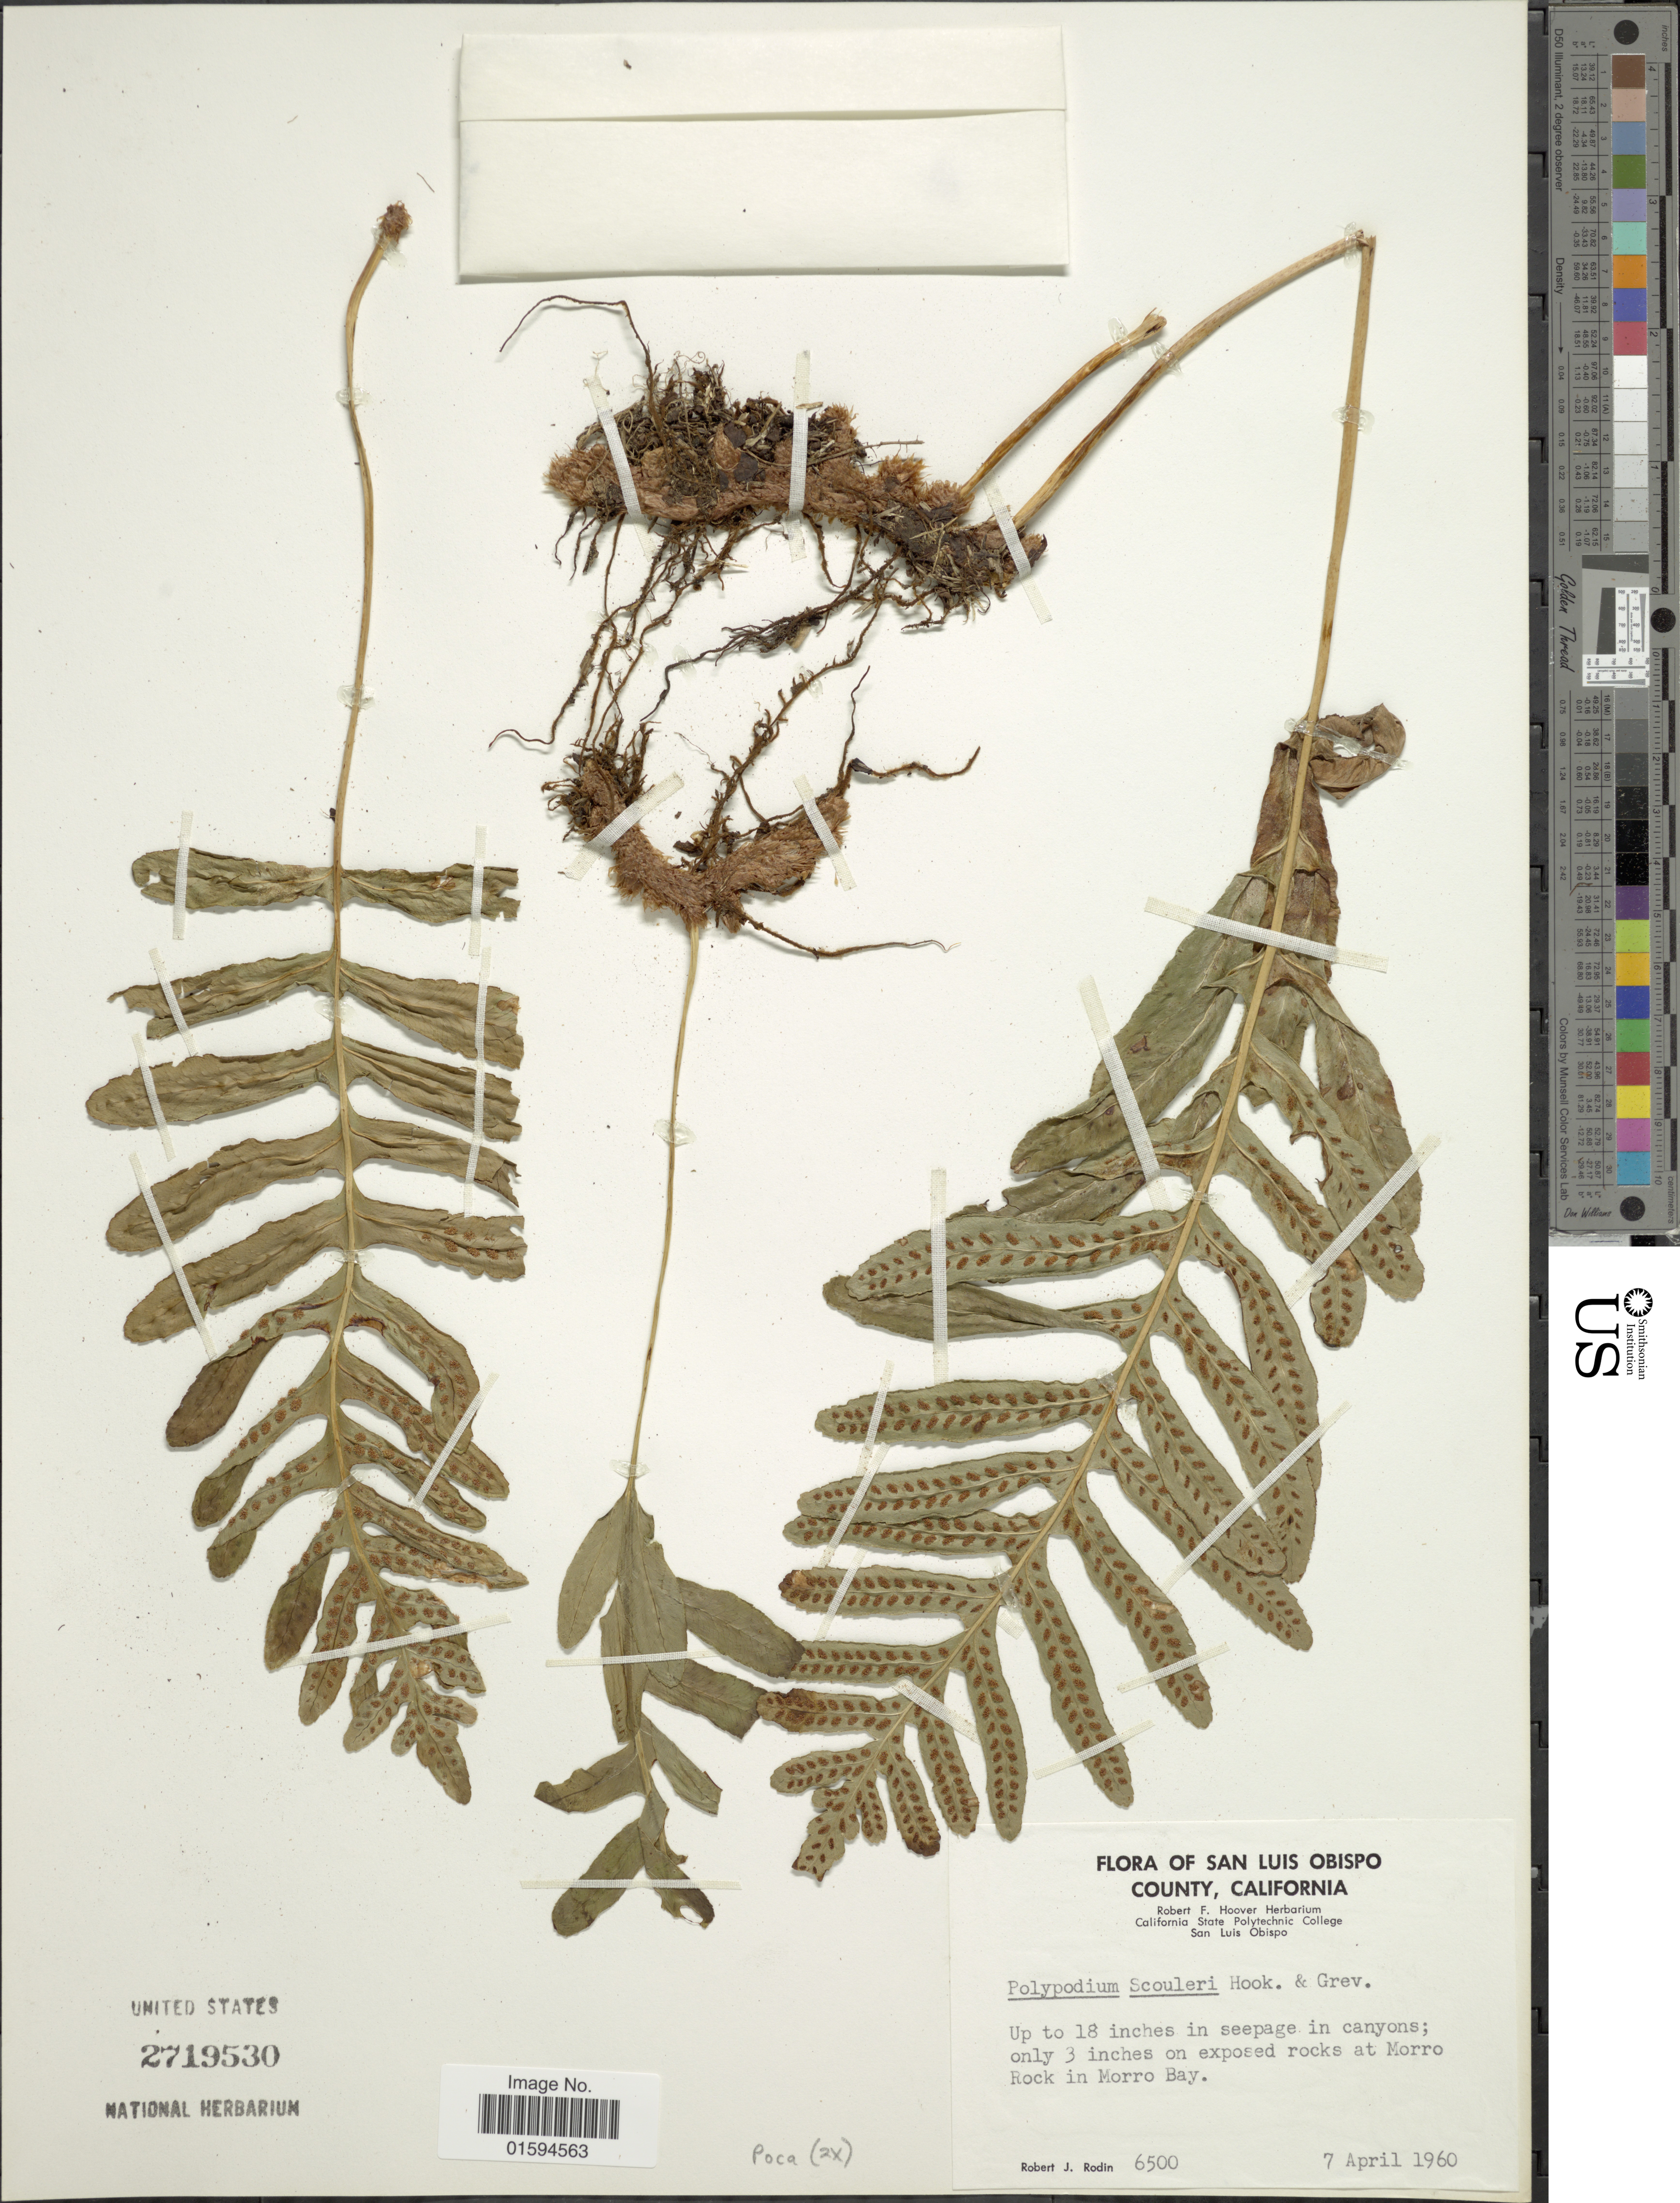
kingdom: Plantae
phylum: Tracheophyta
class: Polypodiopsida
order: Polypodiales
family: Polypodiaceae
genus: Polypodium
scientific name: Polypodium californicum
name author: Kaulf.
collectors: R. J. Rodin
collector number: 6500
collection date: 1960-04-07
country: United States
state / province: California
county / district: San Luis Obispo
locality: San Luis Obispo County, up to 18 inches in seepage in canyons; only 3 inches on exposed rocks at Morro Rock in Morro Bay.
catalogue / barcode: US 2719530